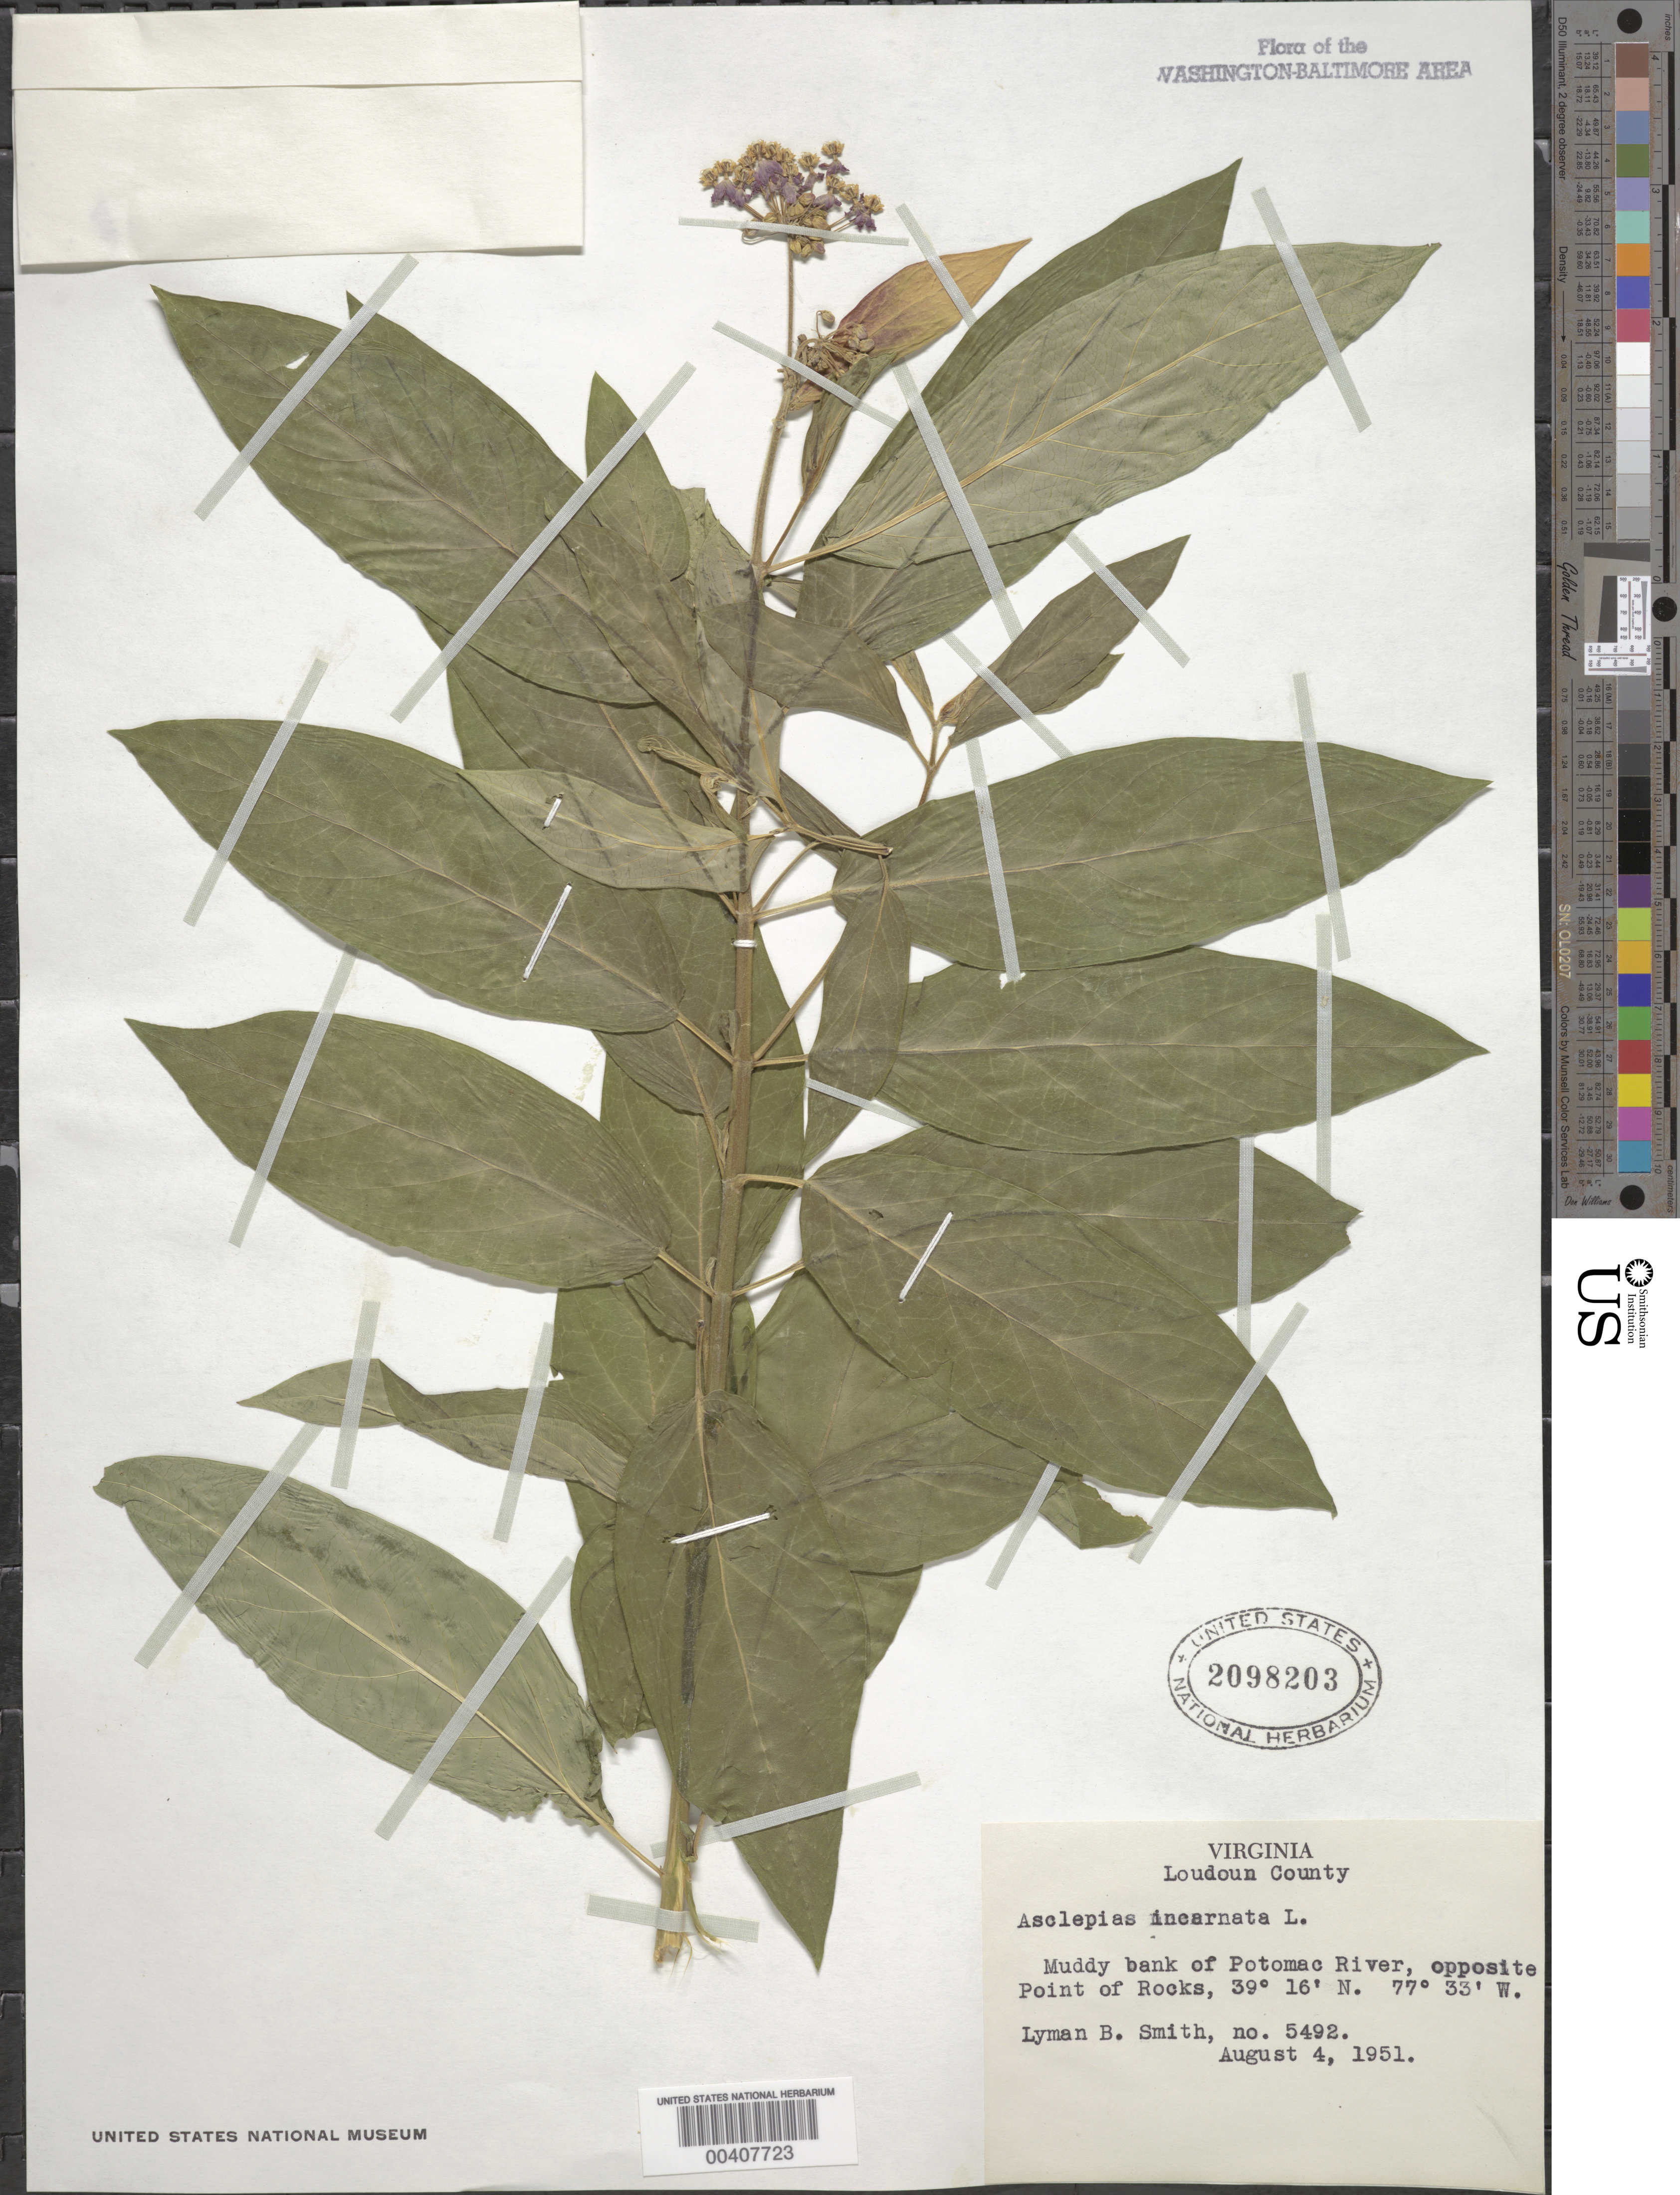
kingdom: Plantae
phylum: Tracheophyta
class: Magnoliopsida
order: Gentianales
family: Apocynaceae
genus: Asclepias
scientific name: Asclepias incarnata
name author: L.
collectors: L. Smith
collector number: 5492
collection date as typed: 04 Aug 1951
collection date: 1951-08-04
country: United States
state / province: Virginia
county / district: Loudoun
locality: Potomac River opposite Point of Rocks C. & O. Canal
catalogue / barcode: US 2098203